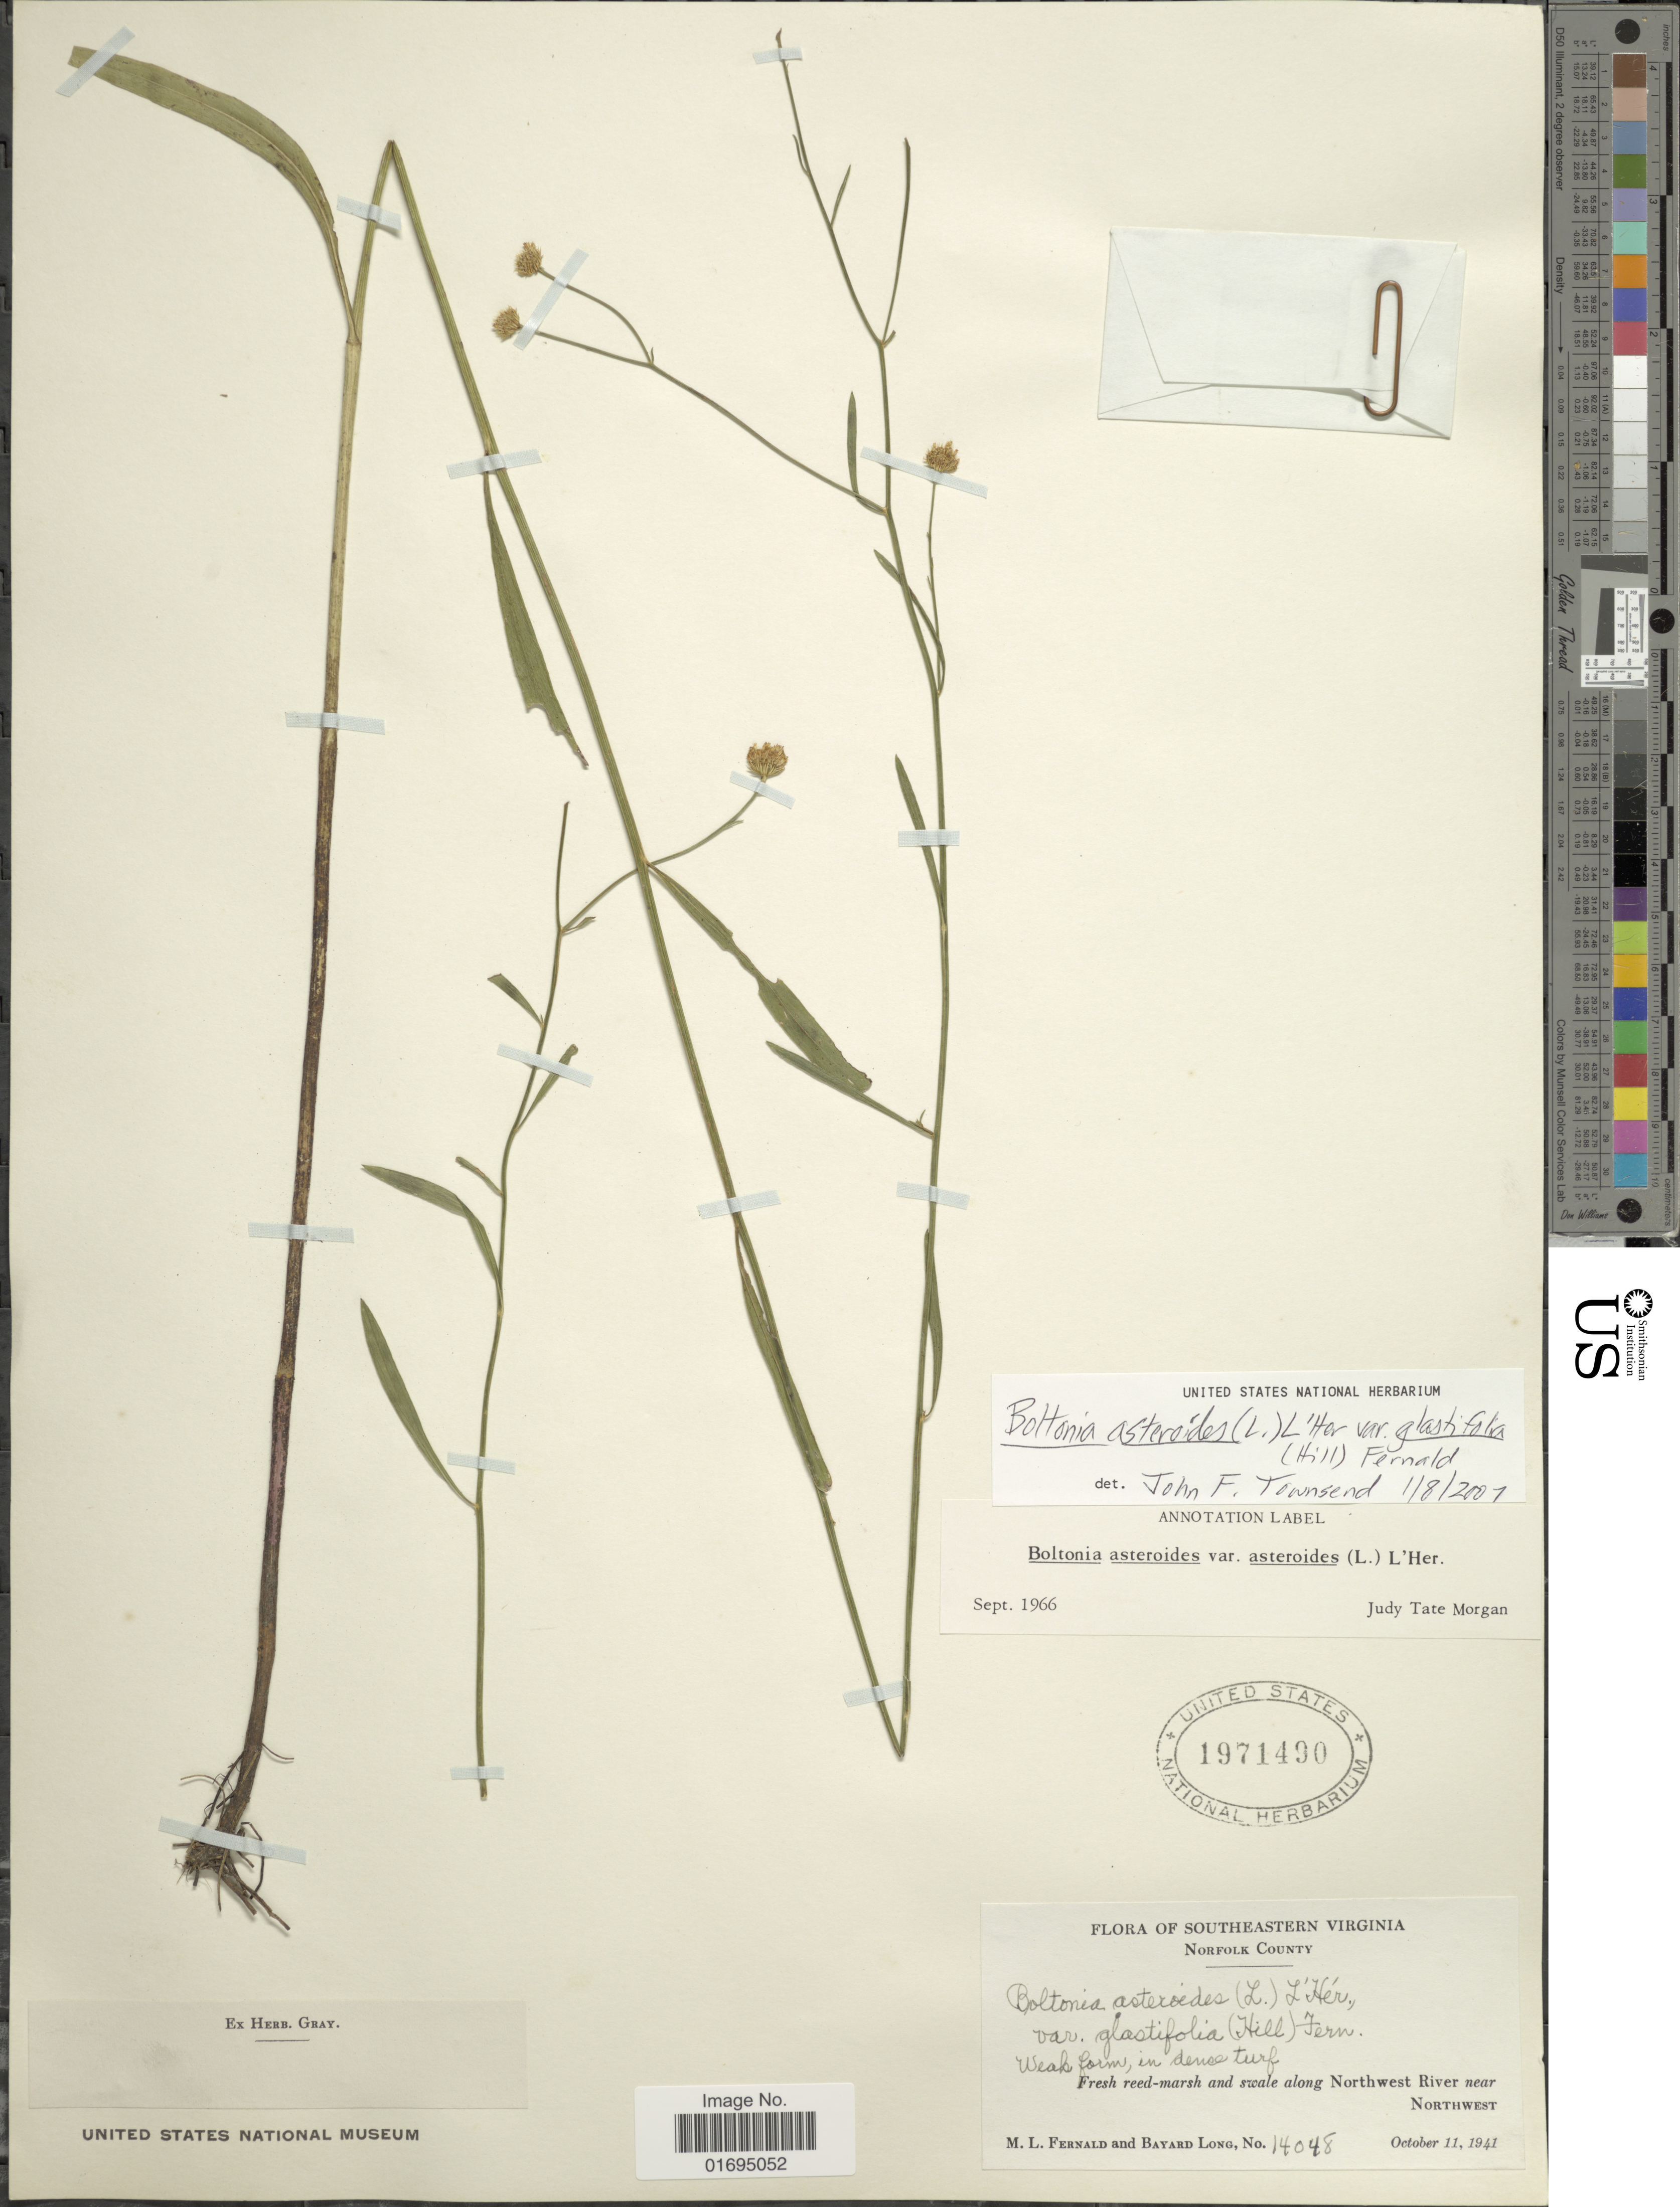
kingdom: Plantae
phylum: Tracheophyta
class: Magnoliopsida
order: Asterales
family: Asteraceae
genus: Boltonia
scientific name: Boltonia asteroides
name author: (L.) L'Hér.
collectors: M. L. Fernald & B. Long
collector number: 14048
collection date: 1941-10-11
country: United States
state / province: Virginia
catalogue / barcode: US 1971490